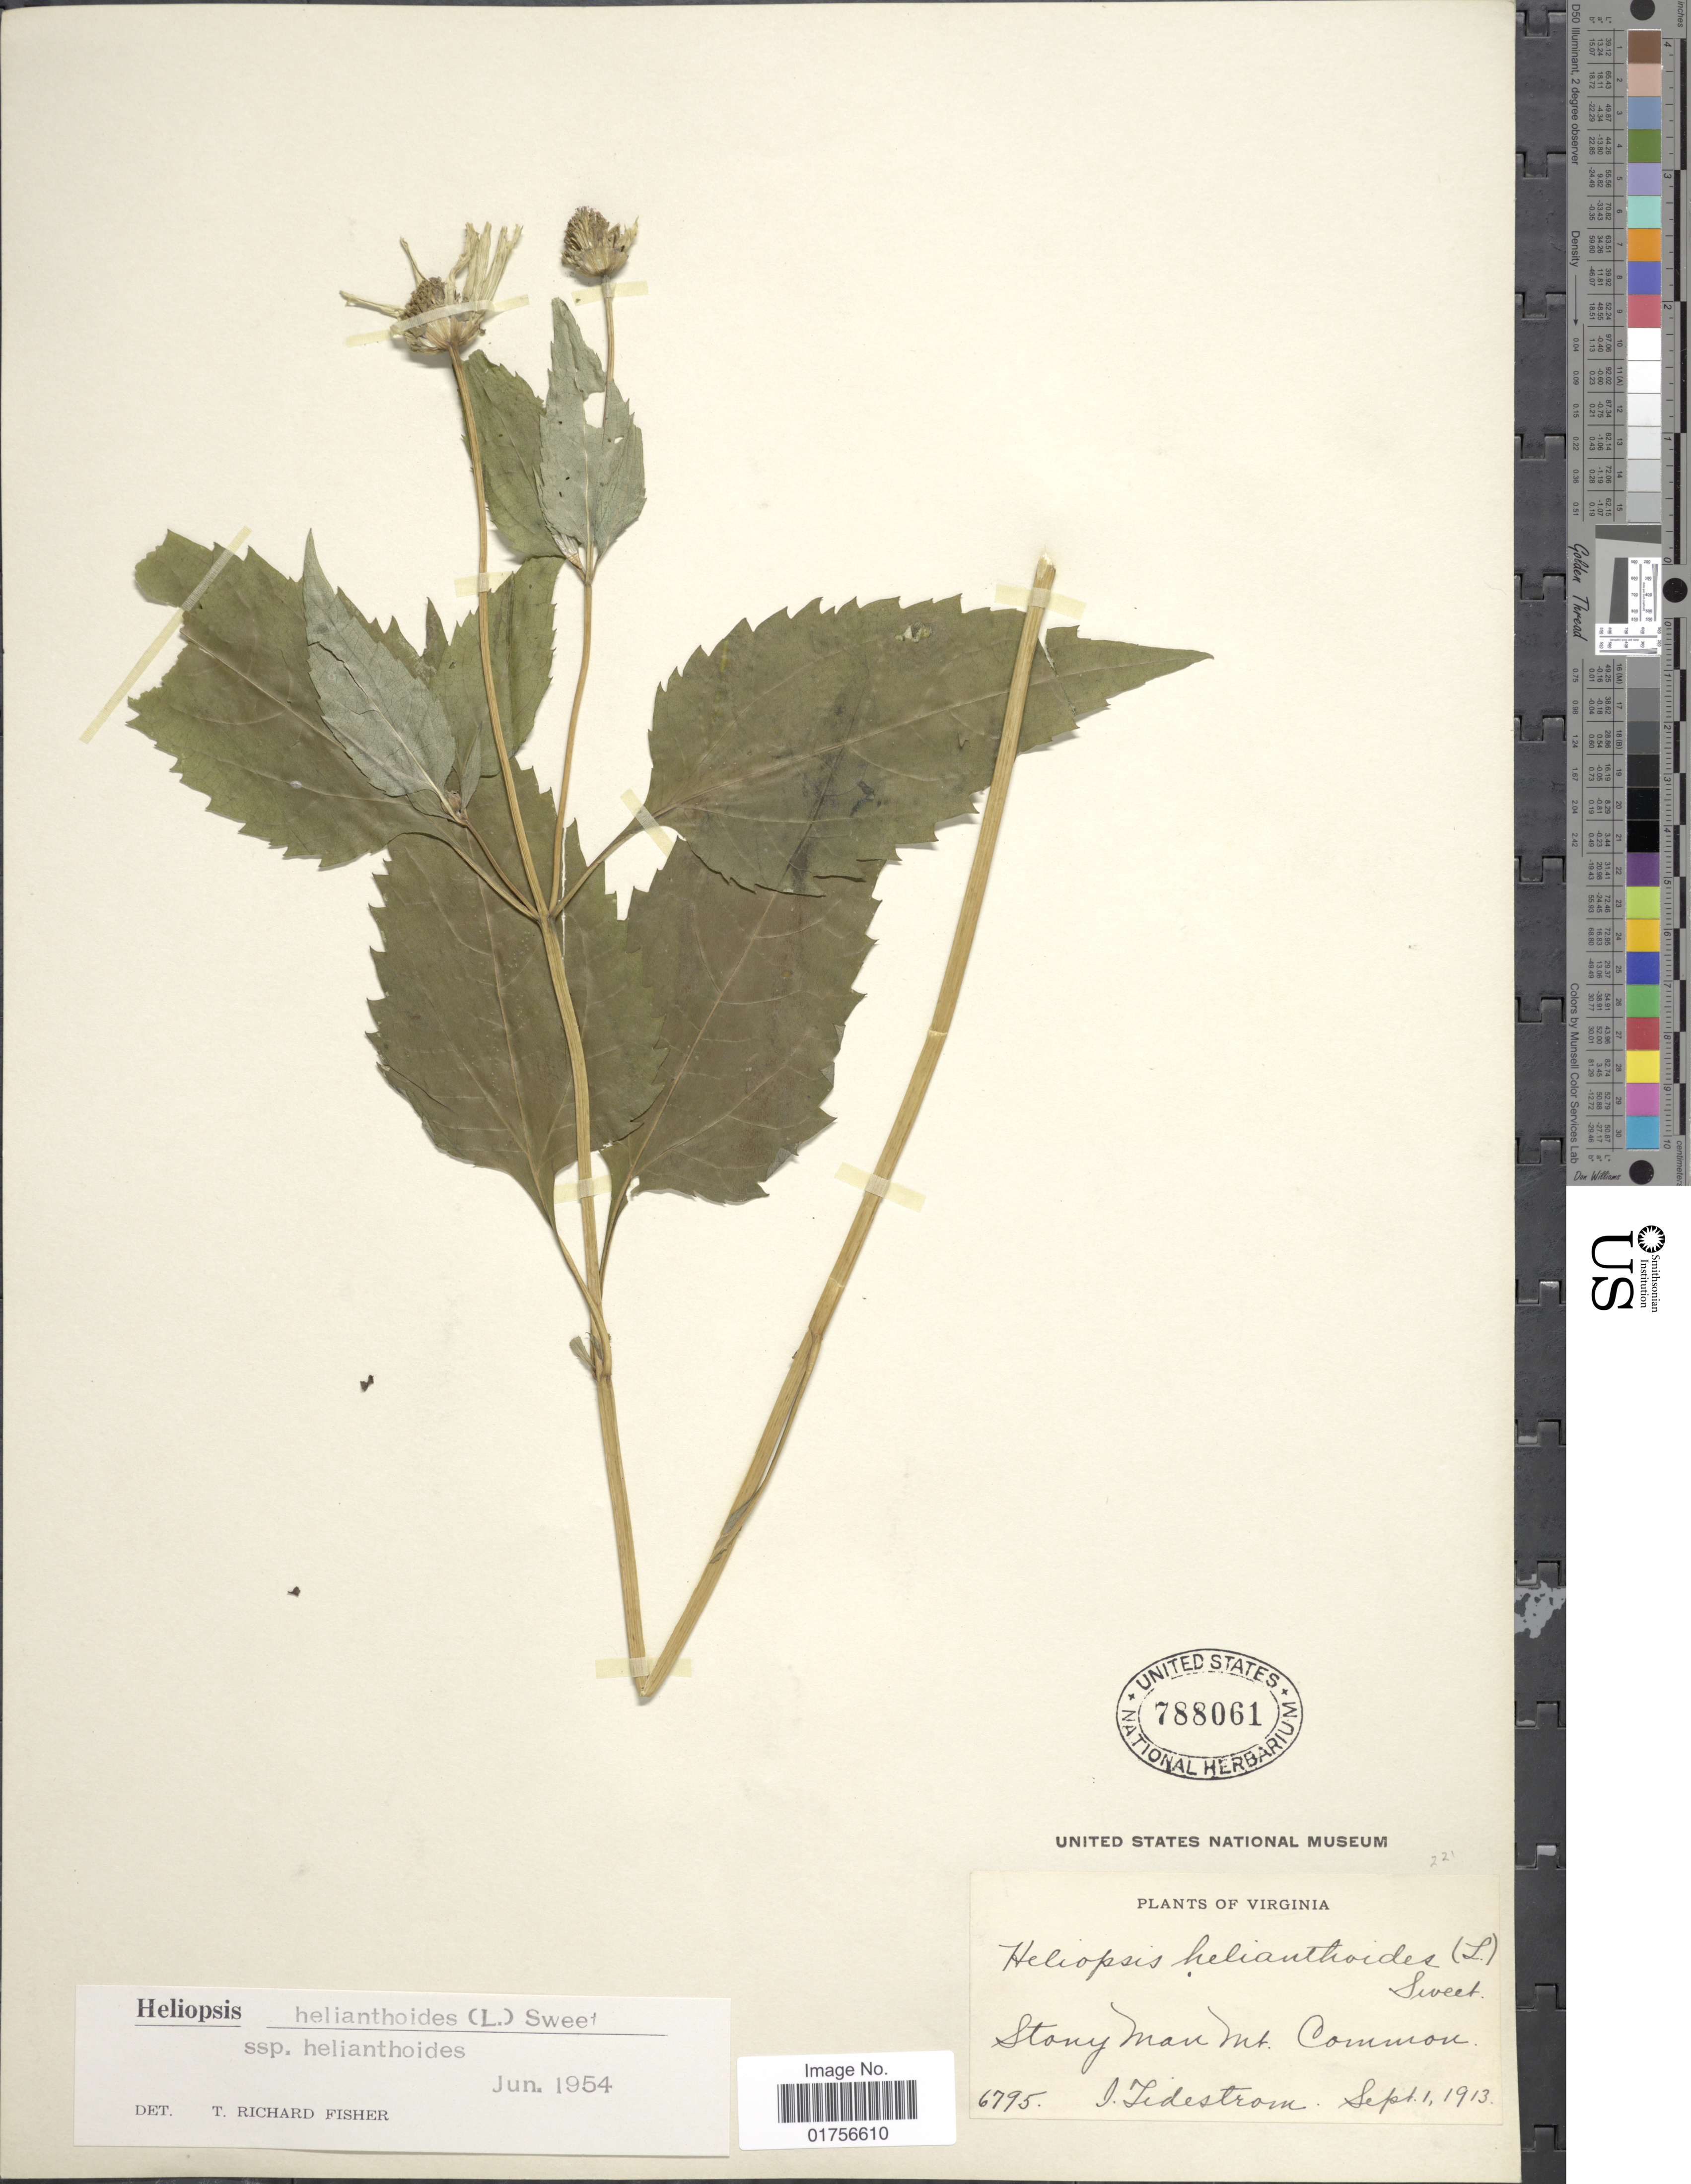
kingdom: Plantae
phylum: Tracheophyta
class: Magnoliopsida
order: Asterales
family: Asteraceae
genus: Heliopsis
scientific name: Heliopsis helianthoides subsp. helianthoides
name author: (L.) Sweet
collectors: I. F. Tidestrom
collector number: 6795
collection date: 1913-09-01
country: United States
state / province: Virginia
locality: Stony Man Mt., Common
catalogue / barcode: US 788061